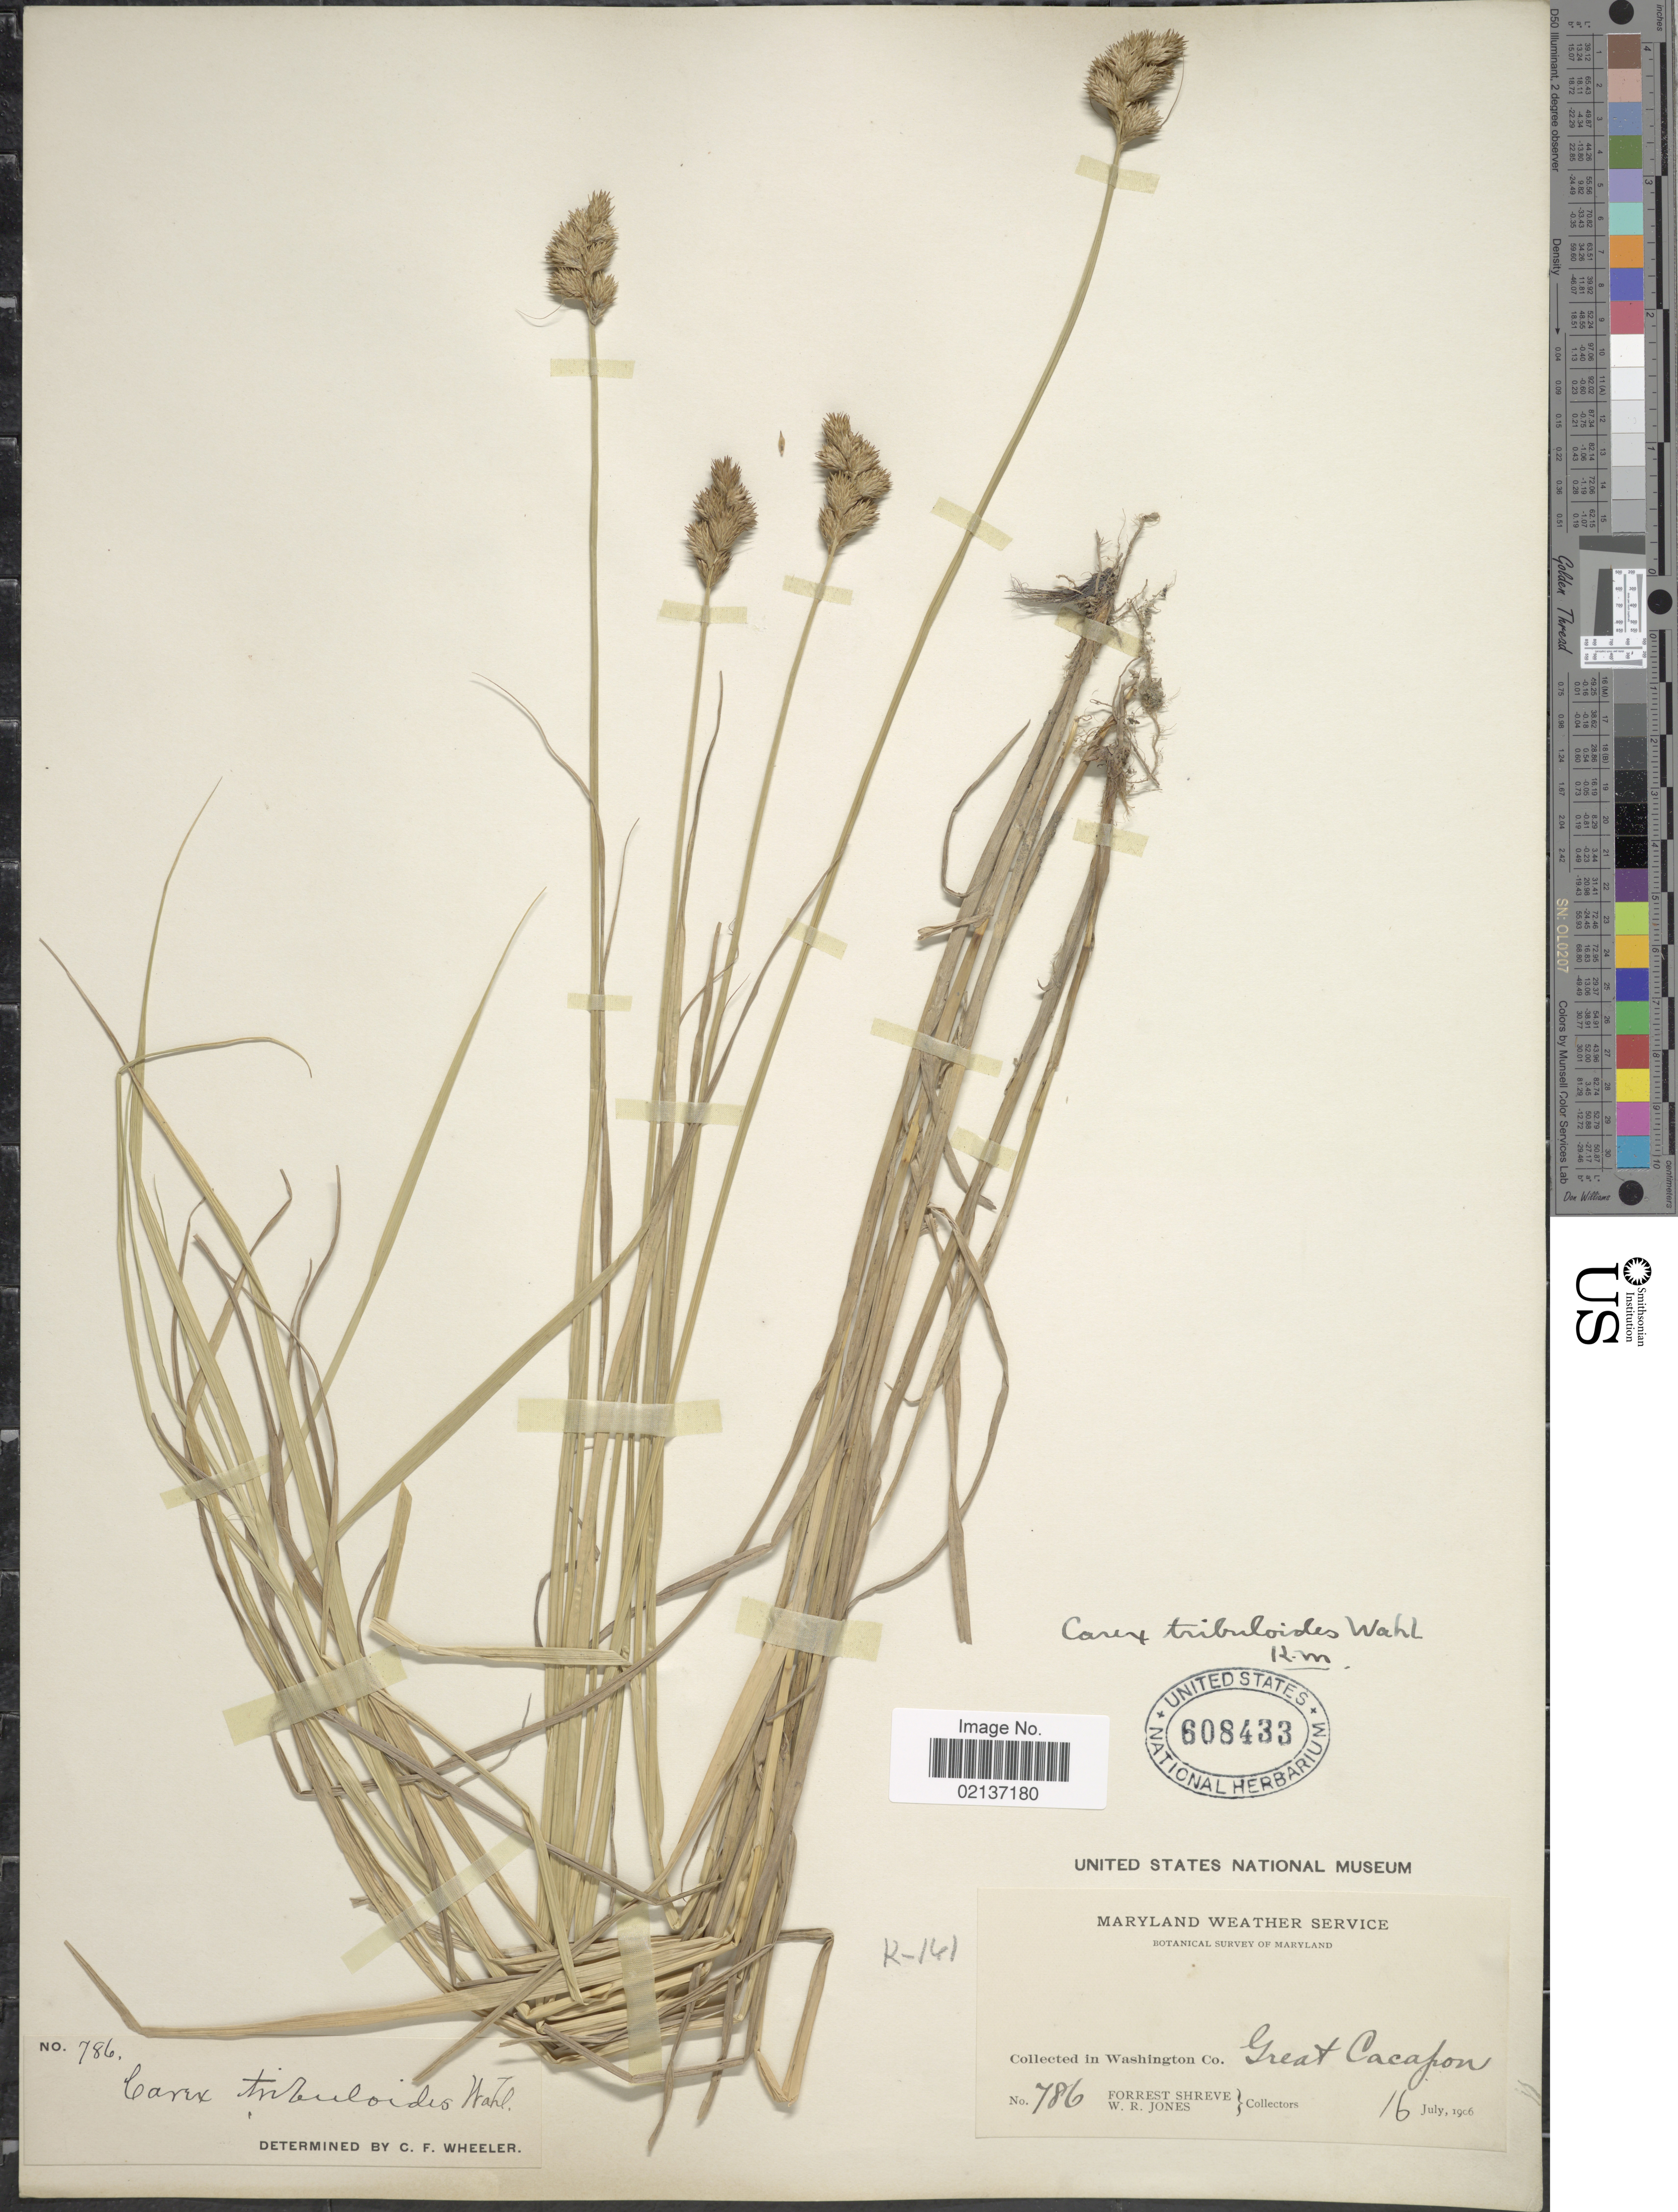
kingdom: Plantae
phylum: Tracheophyta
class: Liliopsida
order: Poales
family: Cyperaceae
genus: Carex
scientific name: Carex tribuloides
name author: Wahlenb.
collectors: F. Shreve & W. R. Jones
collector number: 786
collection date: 1906-07-16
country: United States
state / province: Maryland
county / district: Washngton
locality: Maryland Weather, in Washington Co., Great Cacapon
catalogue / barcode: US 608433